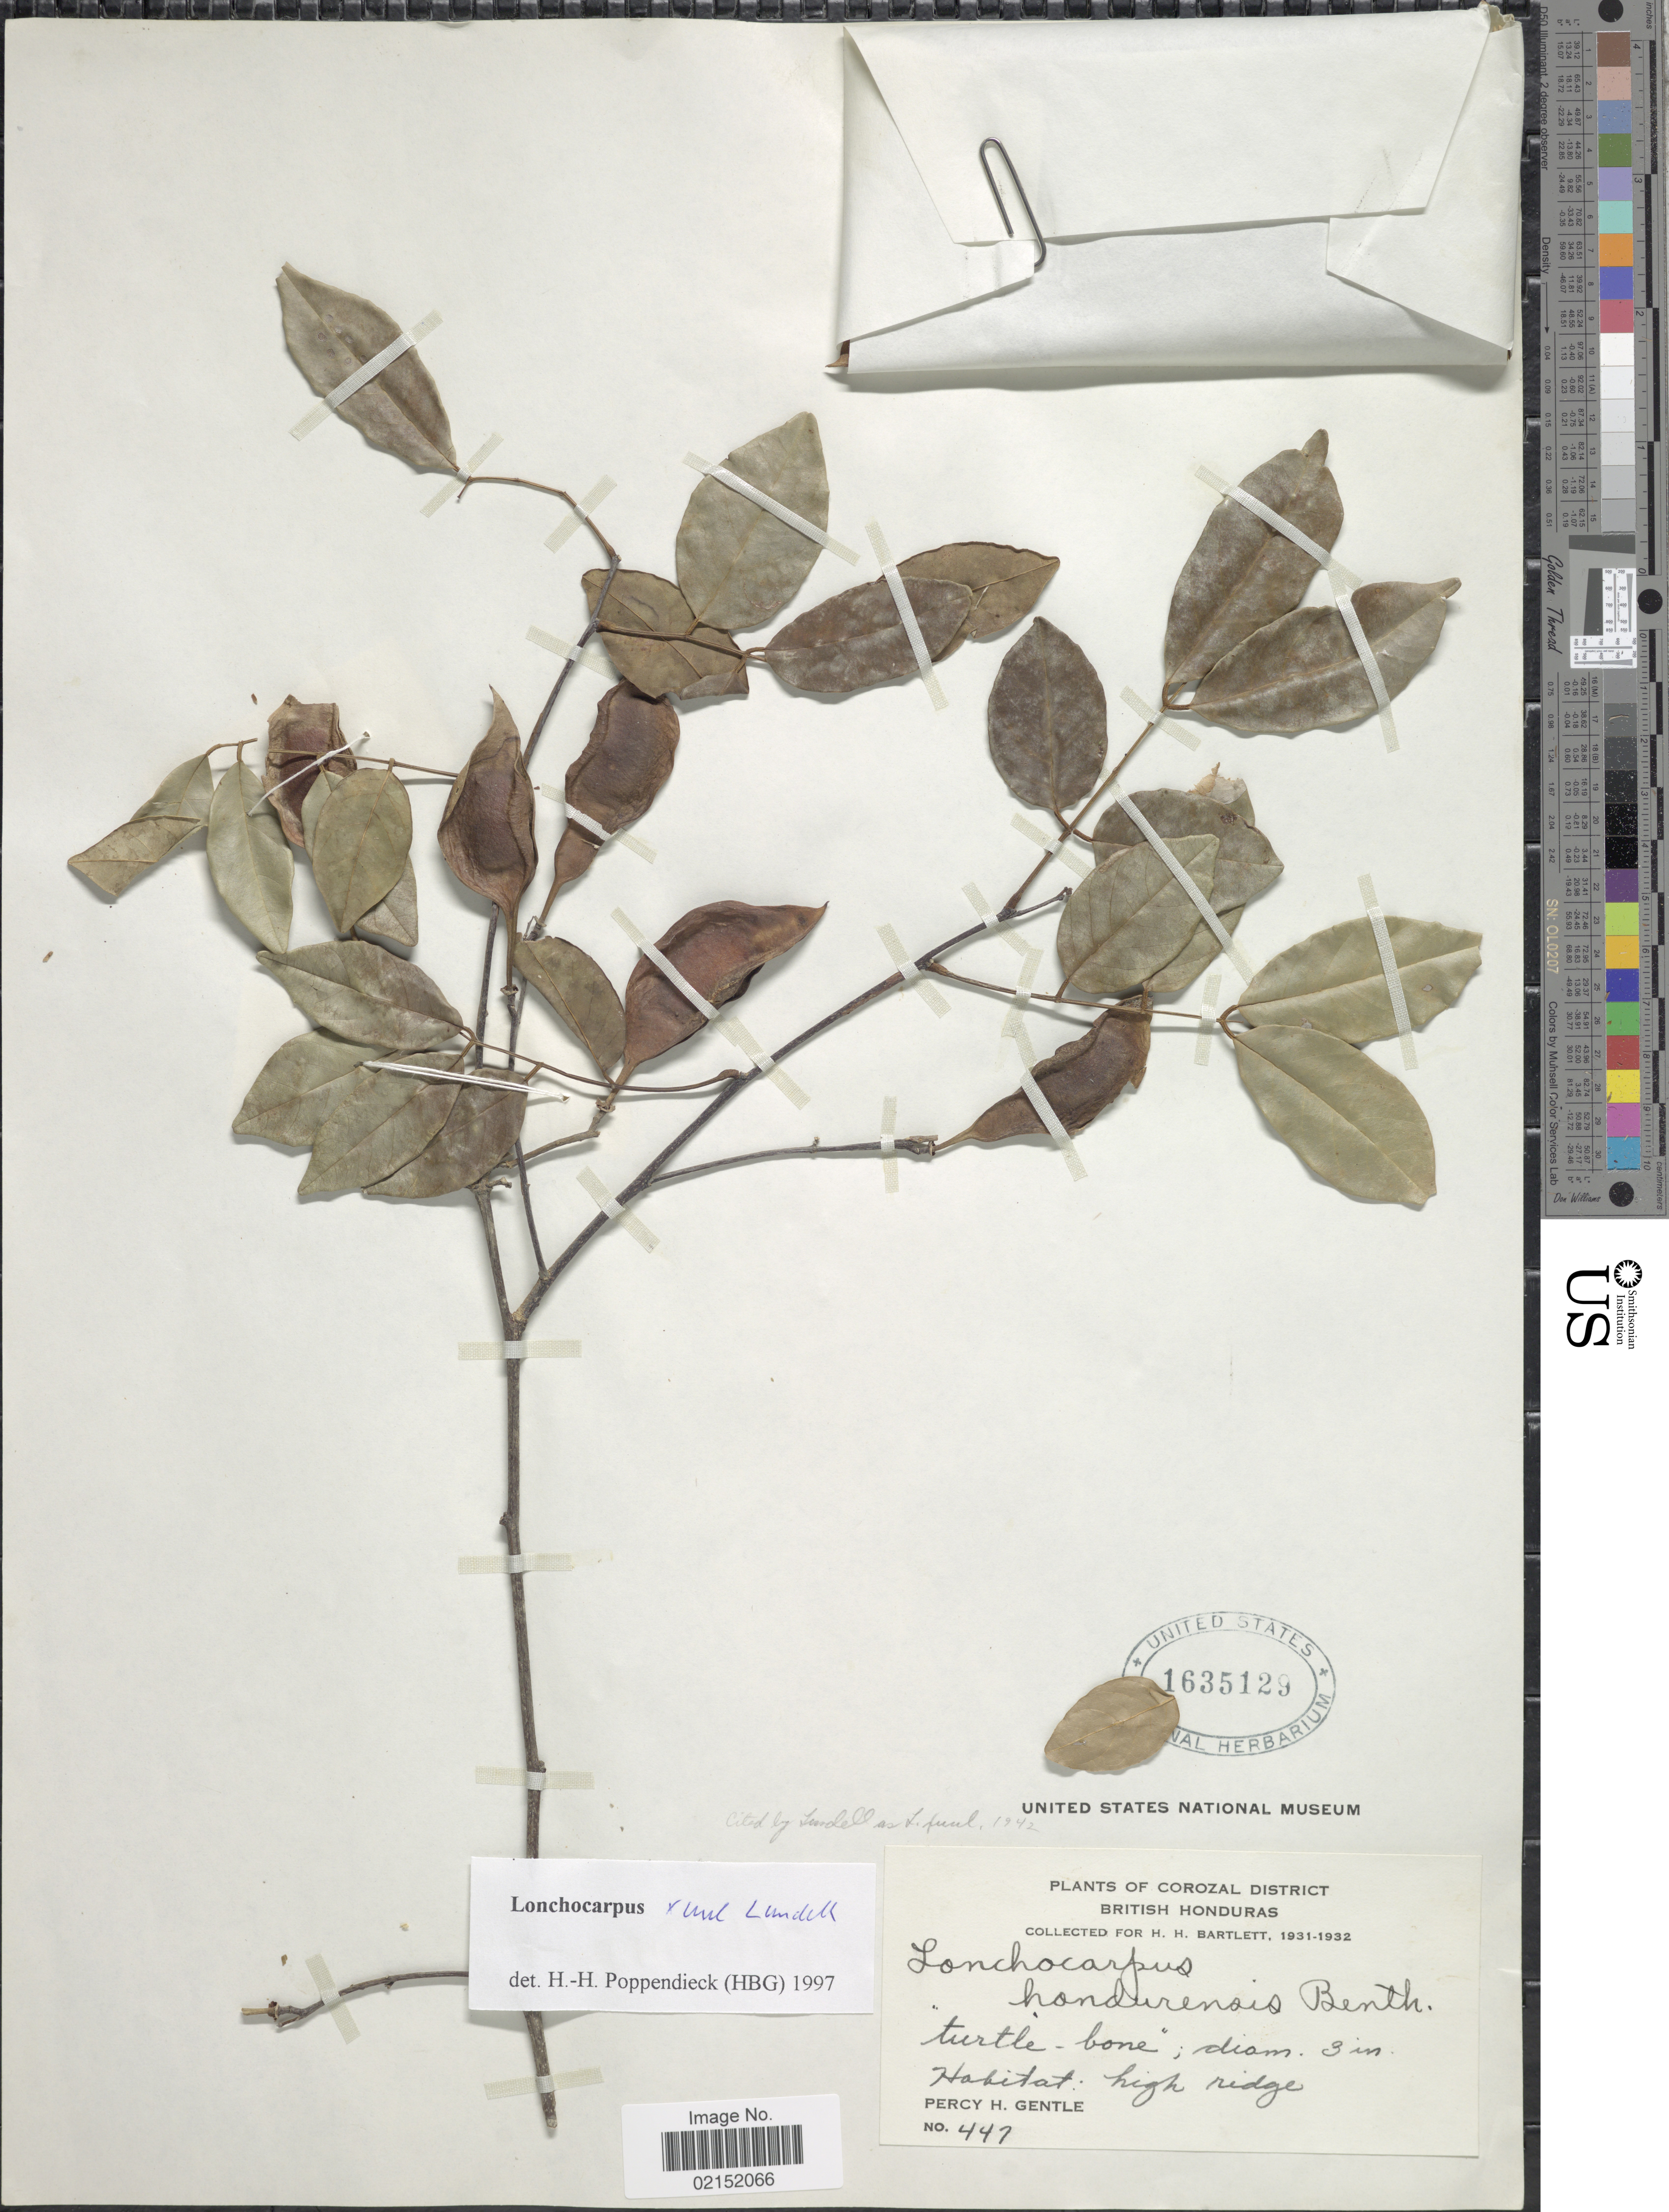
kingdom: Plantae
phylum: Tracheophyta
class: Magnoliopsida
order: Fabales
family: Fabaceae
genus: Lonchocarpus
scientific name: Lonchocarpus xuul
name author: Lundell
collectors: P. H. Gentle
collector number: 447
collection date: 1931/1932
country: Belize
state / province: Corozal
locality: Corozal District, British Honduras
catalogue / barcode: US 1635129